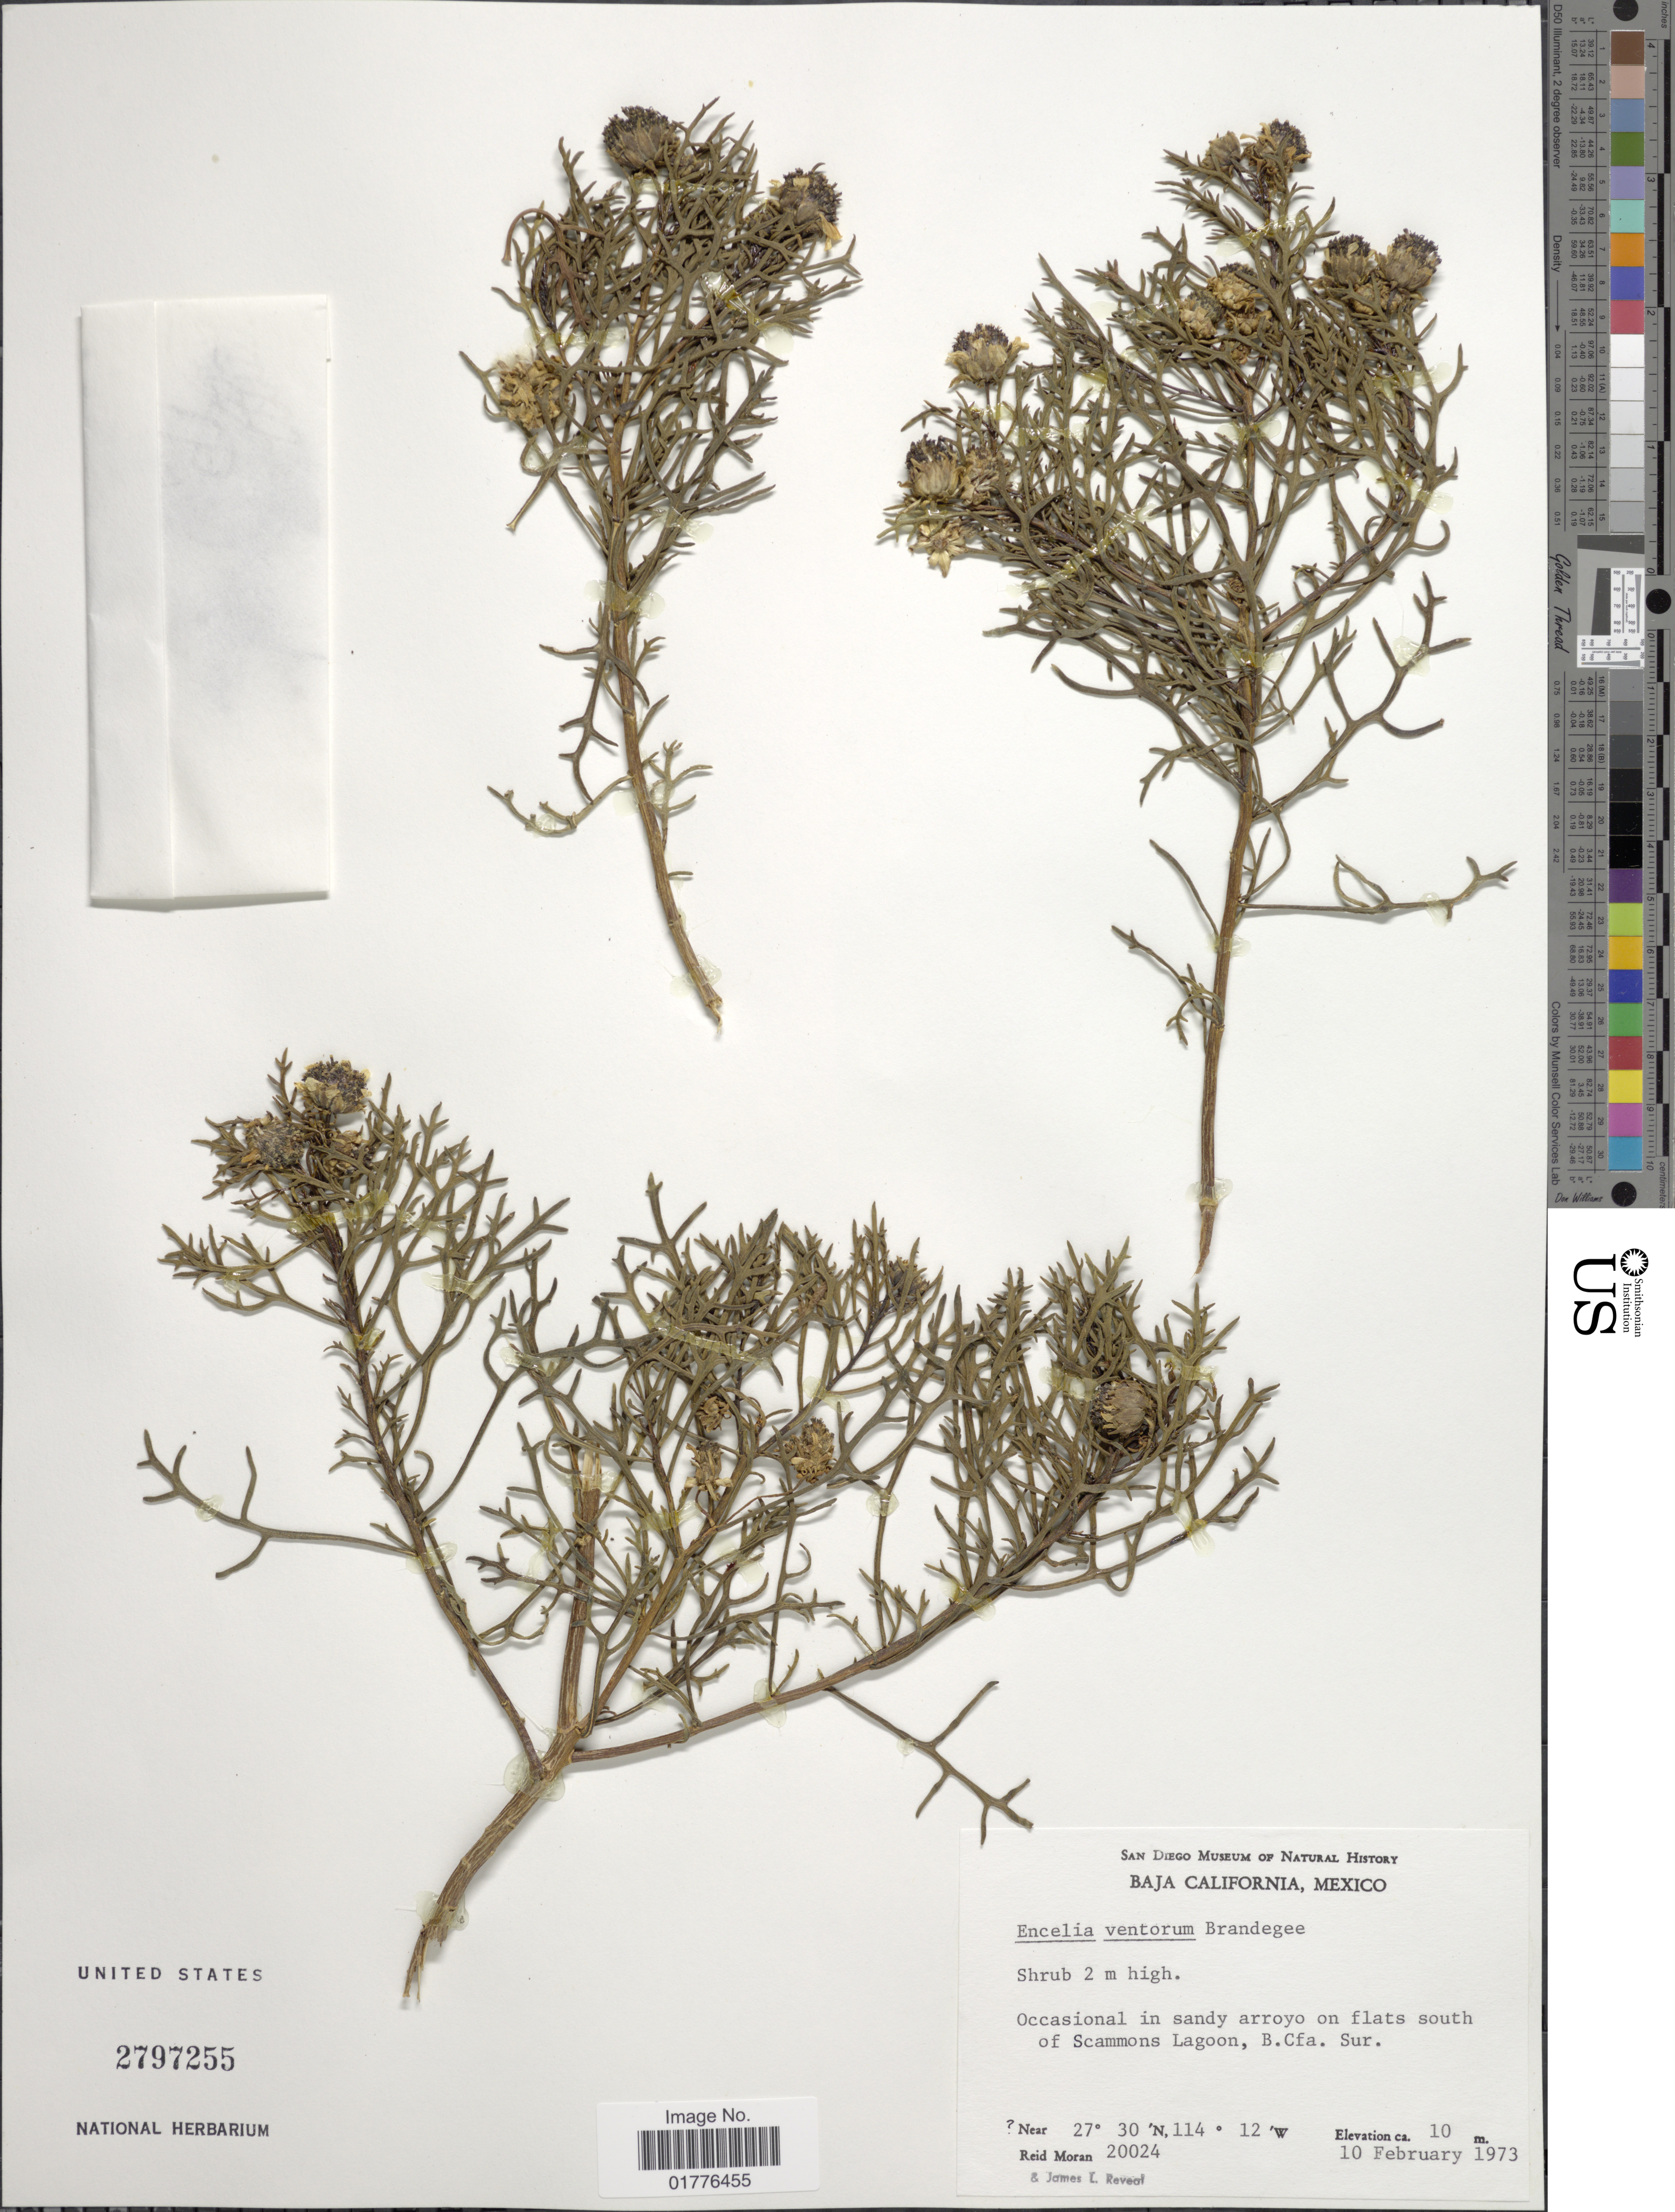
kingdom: Plantae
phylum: Tracheophyta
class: Magnoliopsida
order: Asterales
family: Asteraceae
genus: Encelia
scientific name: Encelia ventorum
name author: Brandegee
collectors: R. V. Moran & J. L. Reveal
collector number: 20024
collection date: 1973-02-10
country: Mexico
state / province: Baja California Sur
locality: South of Scammons Lagoon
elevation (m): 10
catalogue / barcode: US 2797255